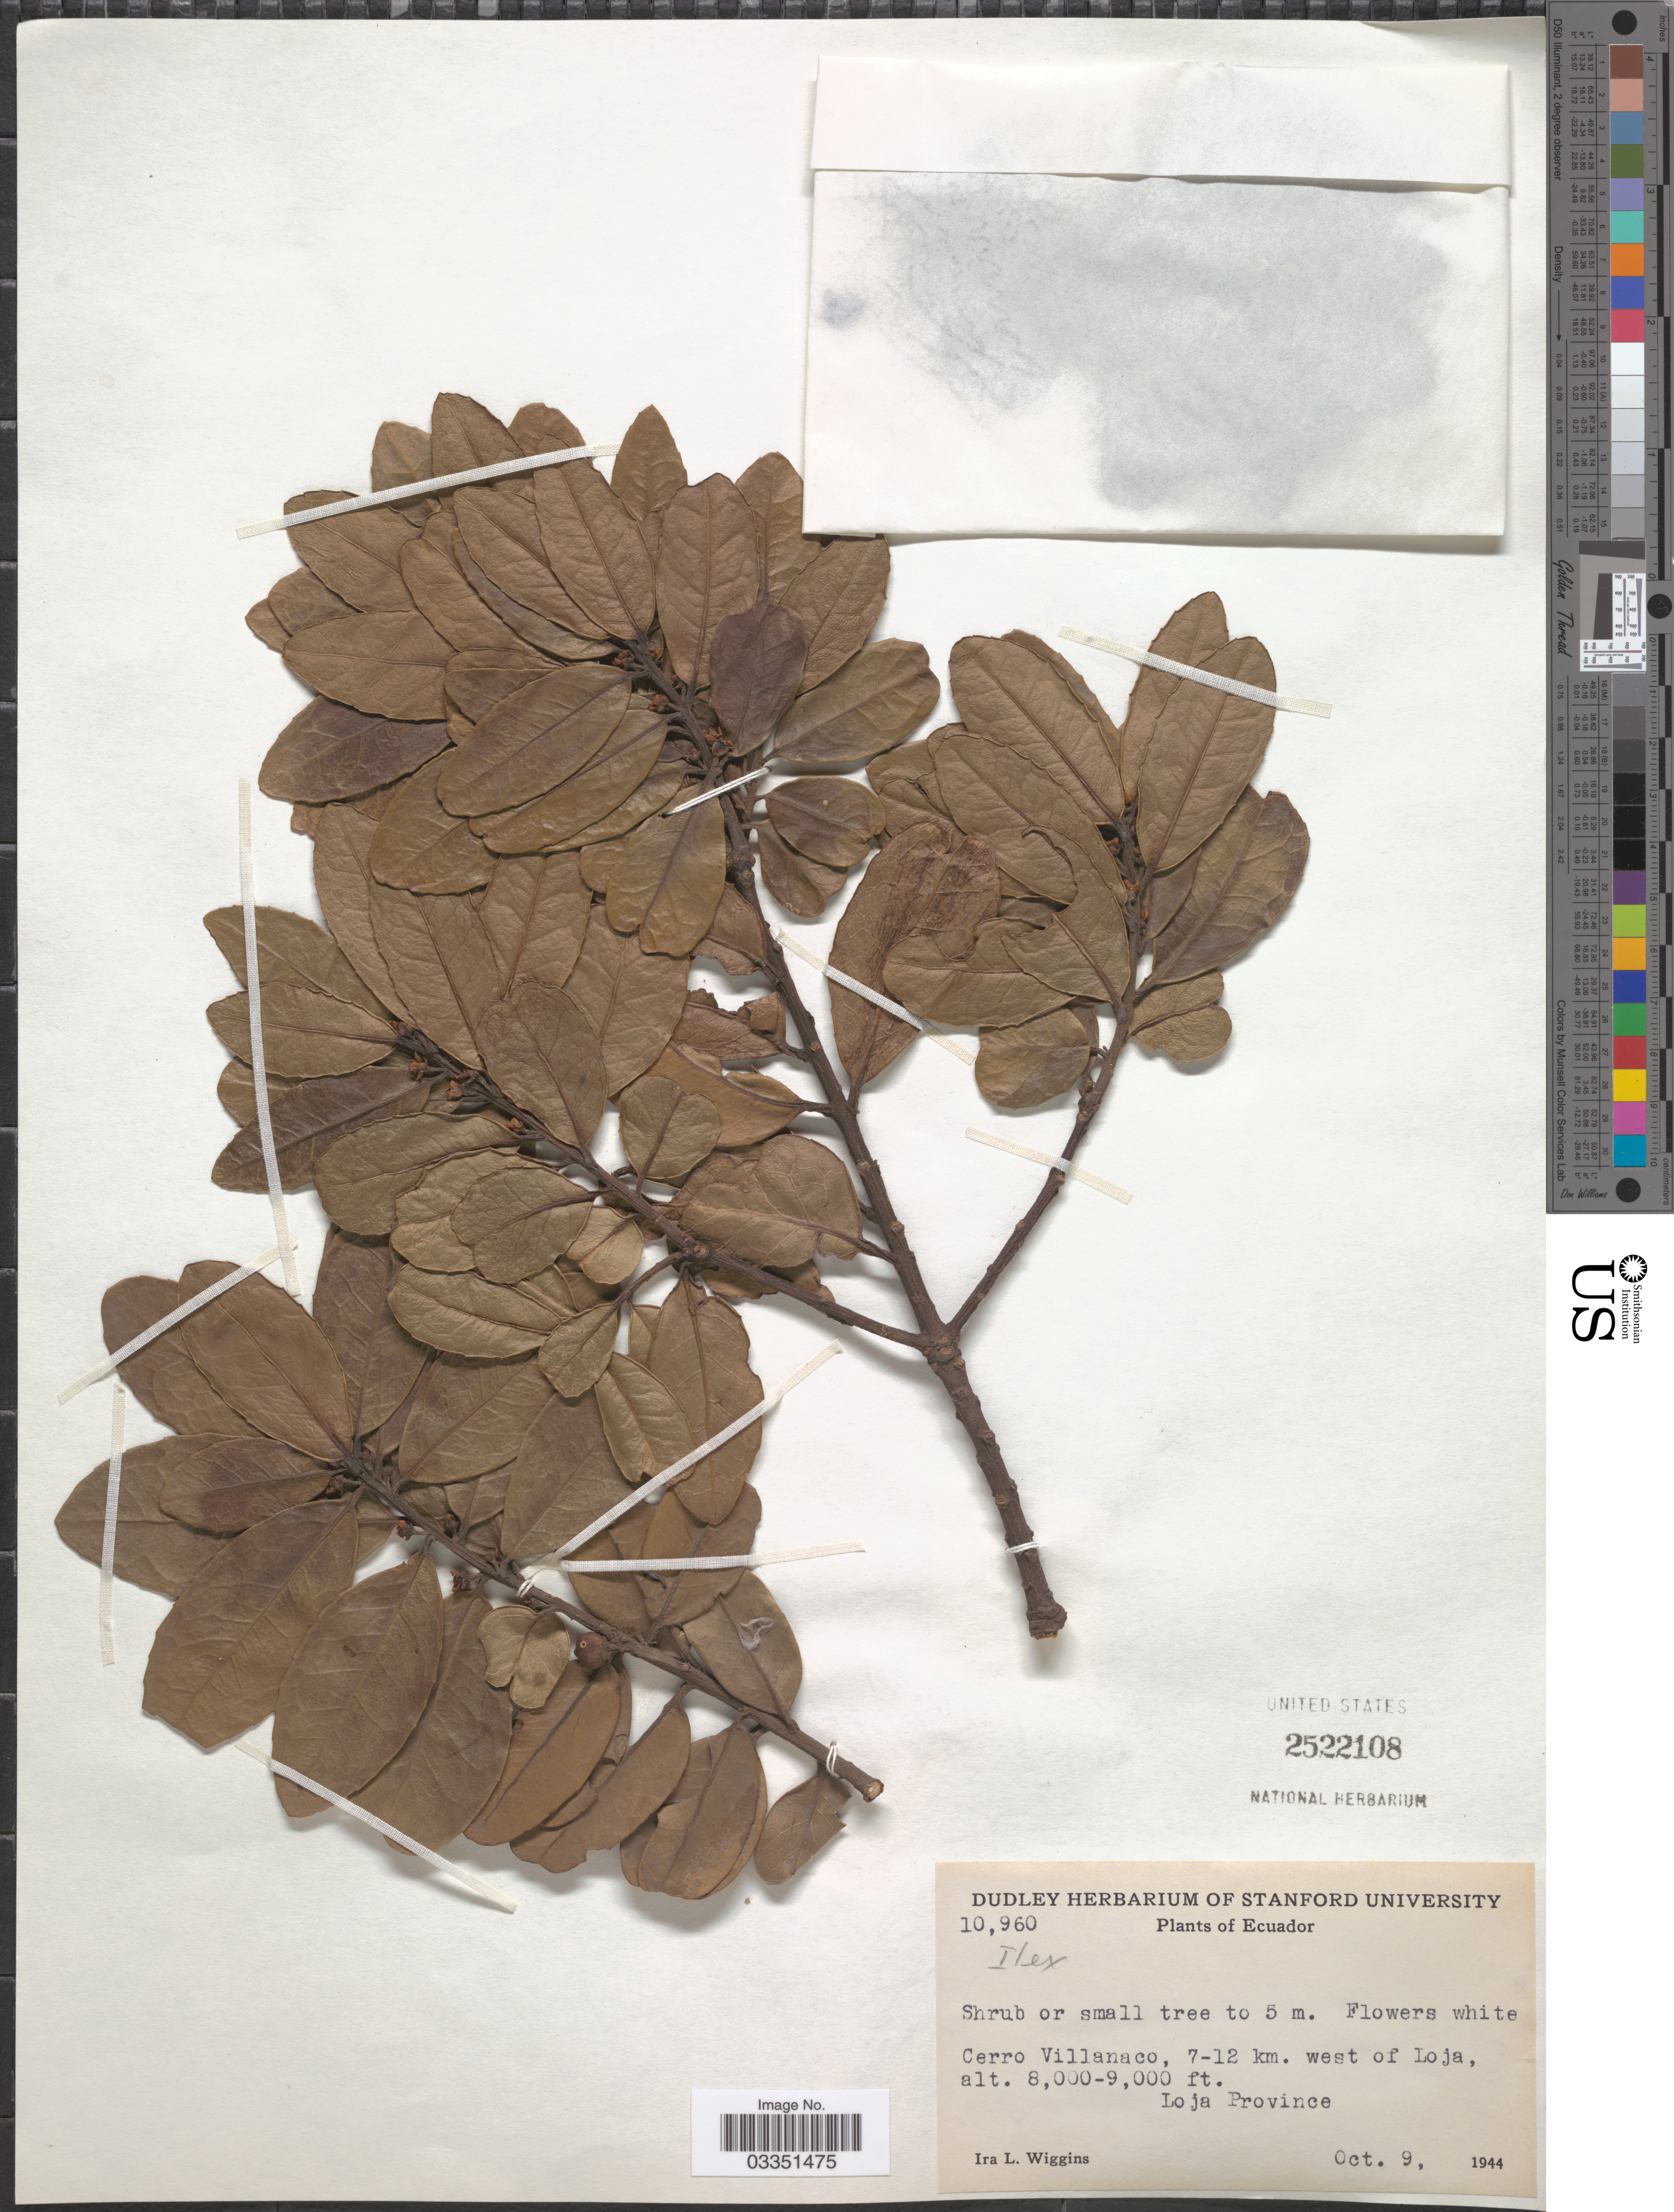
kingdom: Plantae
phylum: Tracheophyta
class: Magnoliopsida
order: Aquifoliales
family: Aquifoliaceae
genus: Ilex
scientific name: Ilex sp.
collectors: I. L. Wiggins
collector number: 10960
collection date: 1944-10-09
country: Ecuador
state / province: Loja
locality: Cerro Villanaco, 7-12 km. west of Loja.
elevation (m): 2438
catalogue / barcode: US 2522108